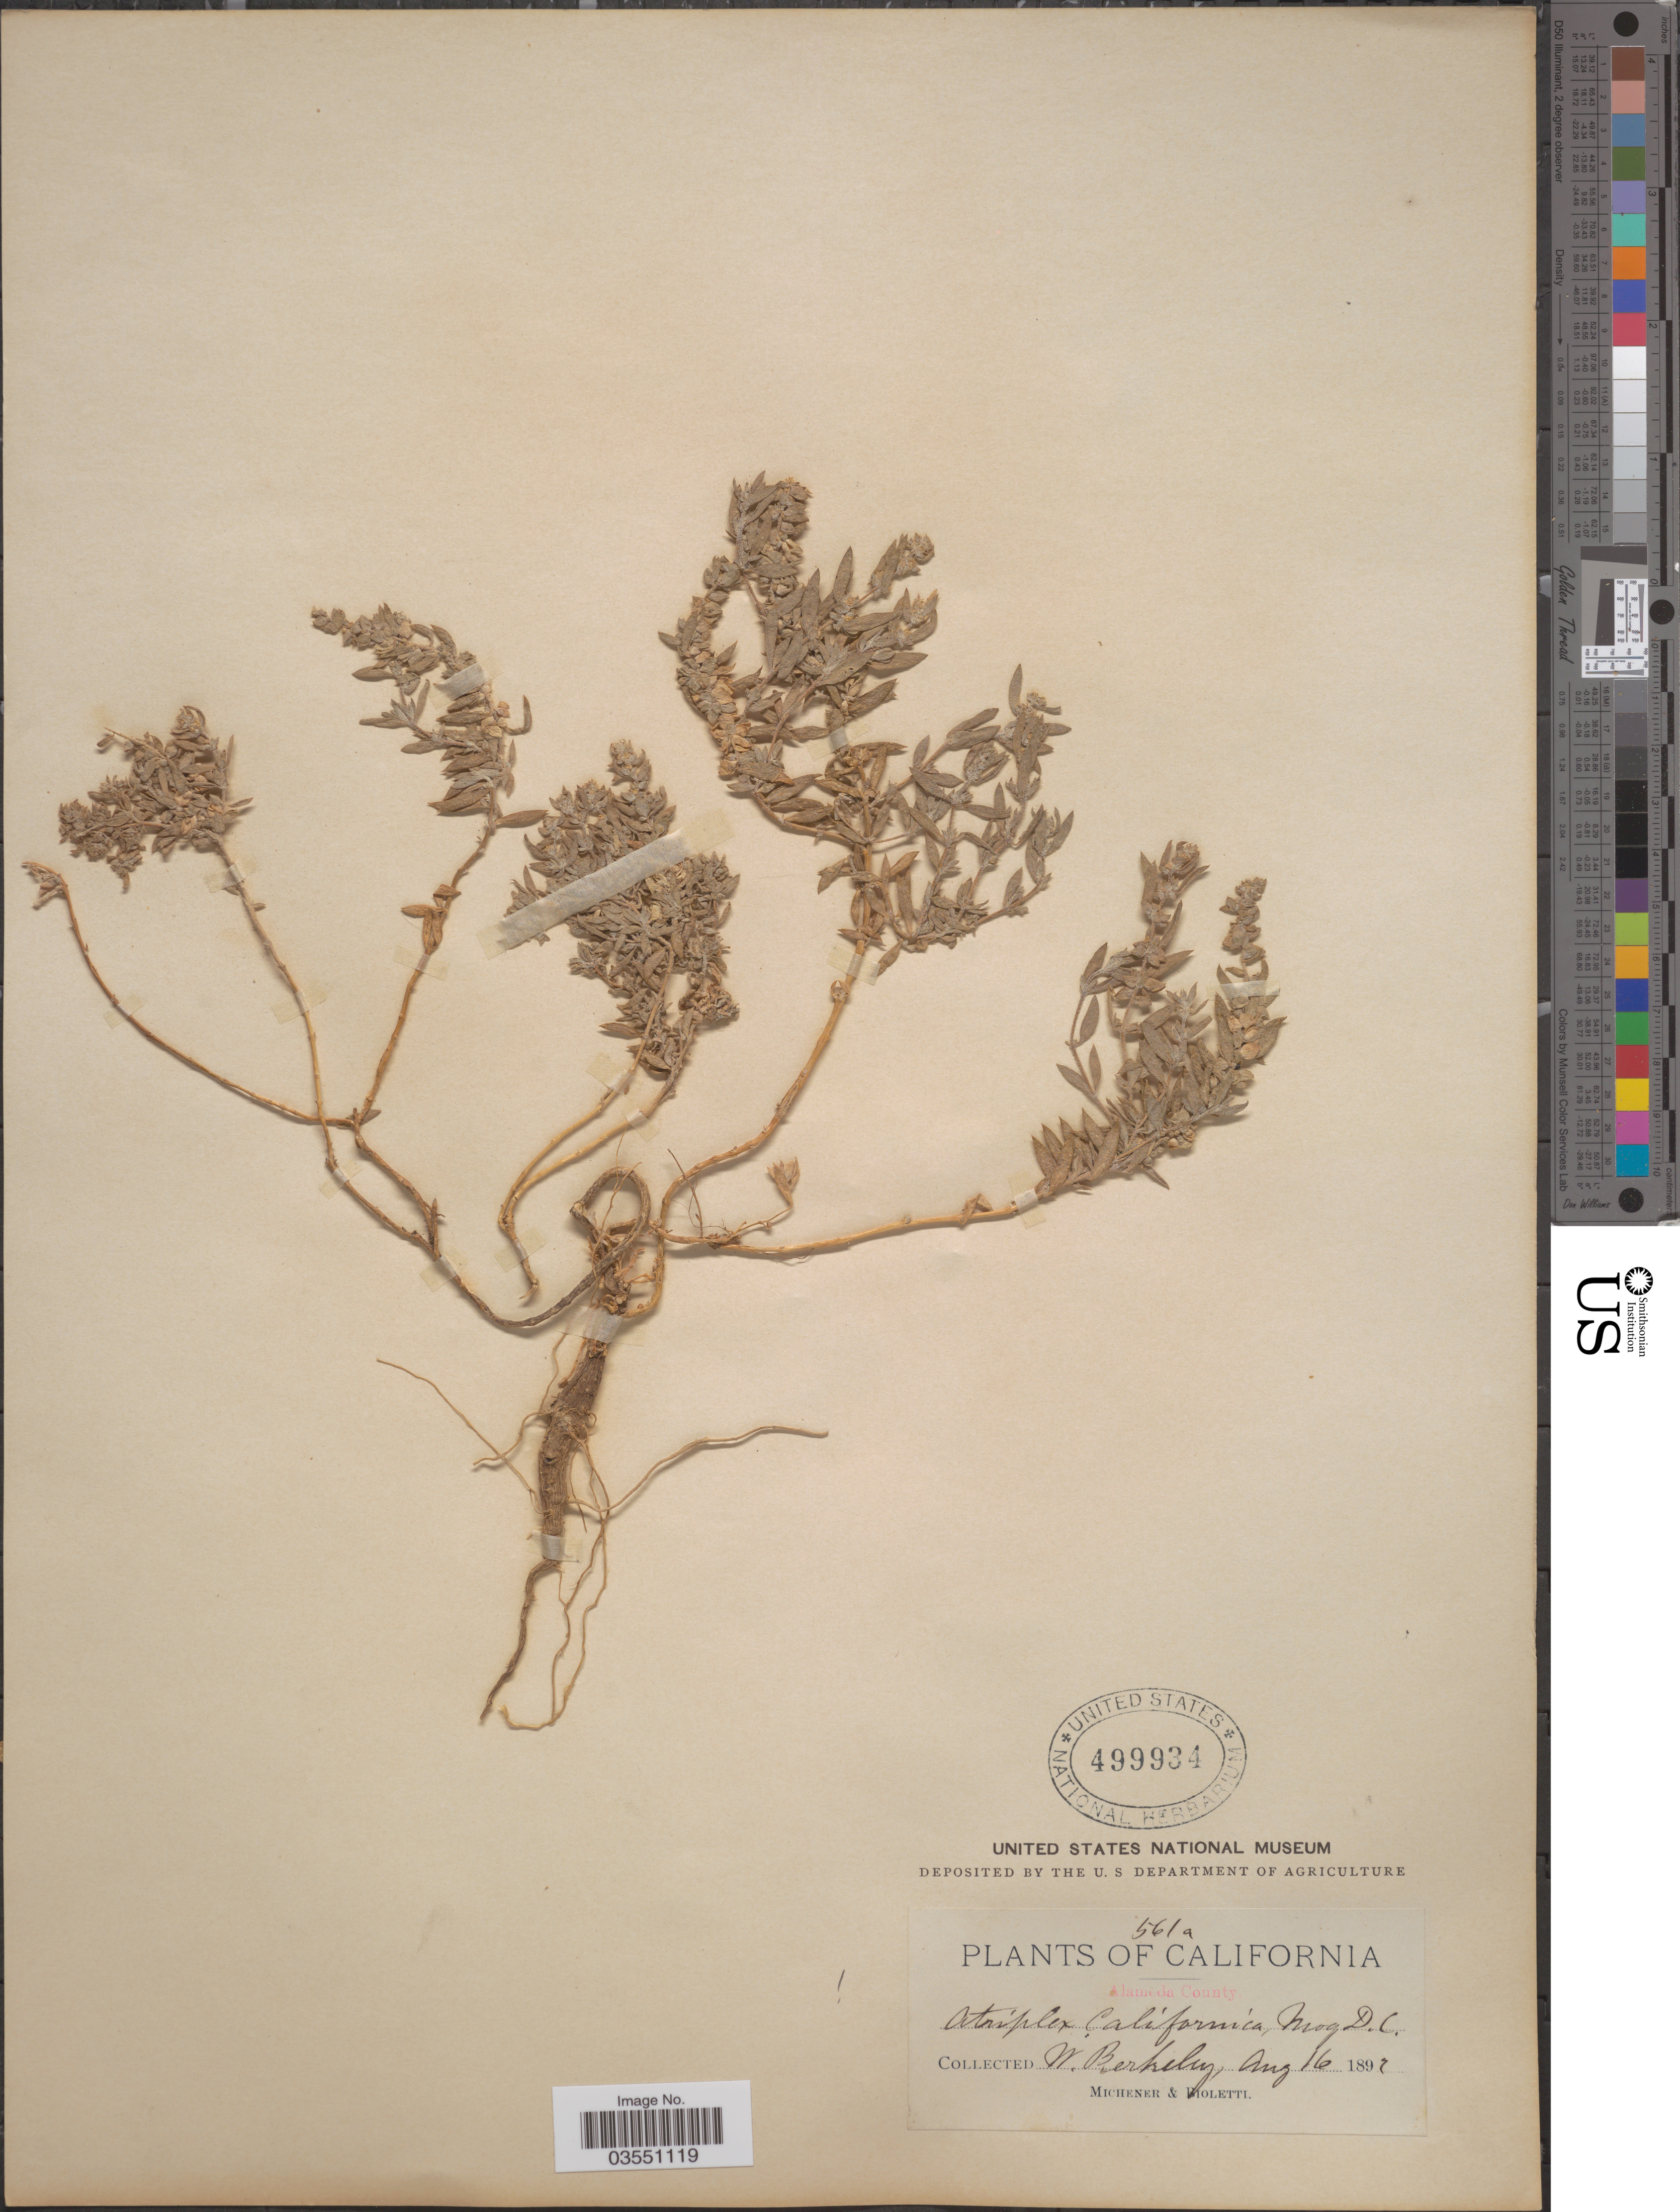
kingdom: Plantae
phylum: Tracheophyta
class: Magnoliopsida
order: Caryophyllales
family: Amaranthaceae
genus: Extriplex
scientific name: Extriplex californica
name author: (Moq.) E.H. Zacharias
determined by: Strong, Mark T., (BOT), Smithsonian Institution - National Museum of Natural History (UNITED STATES)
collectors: -. Michener & -- Bioletti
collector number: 561a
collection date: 1897-08-16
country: United States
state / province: California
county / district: Alameda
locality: Alameda County. W. Berkeley.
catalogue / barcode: US 499934